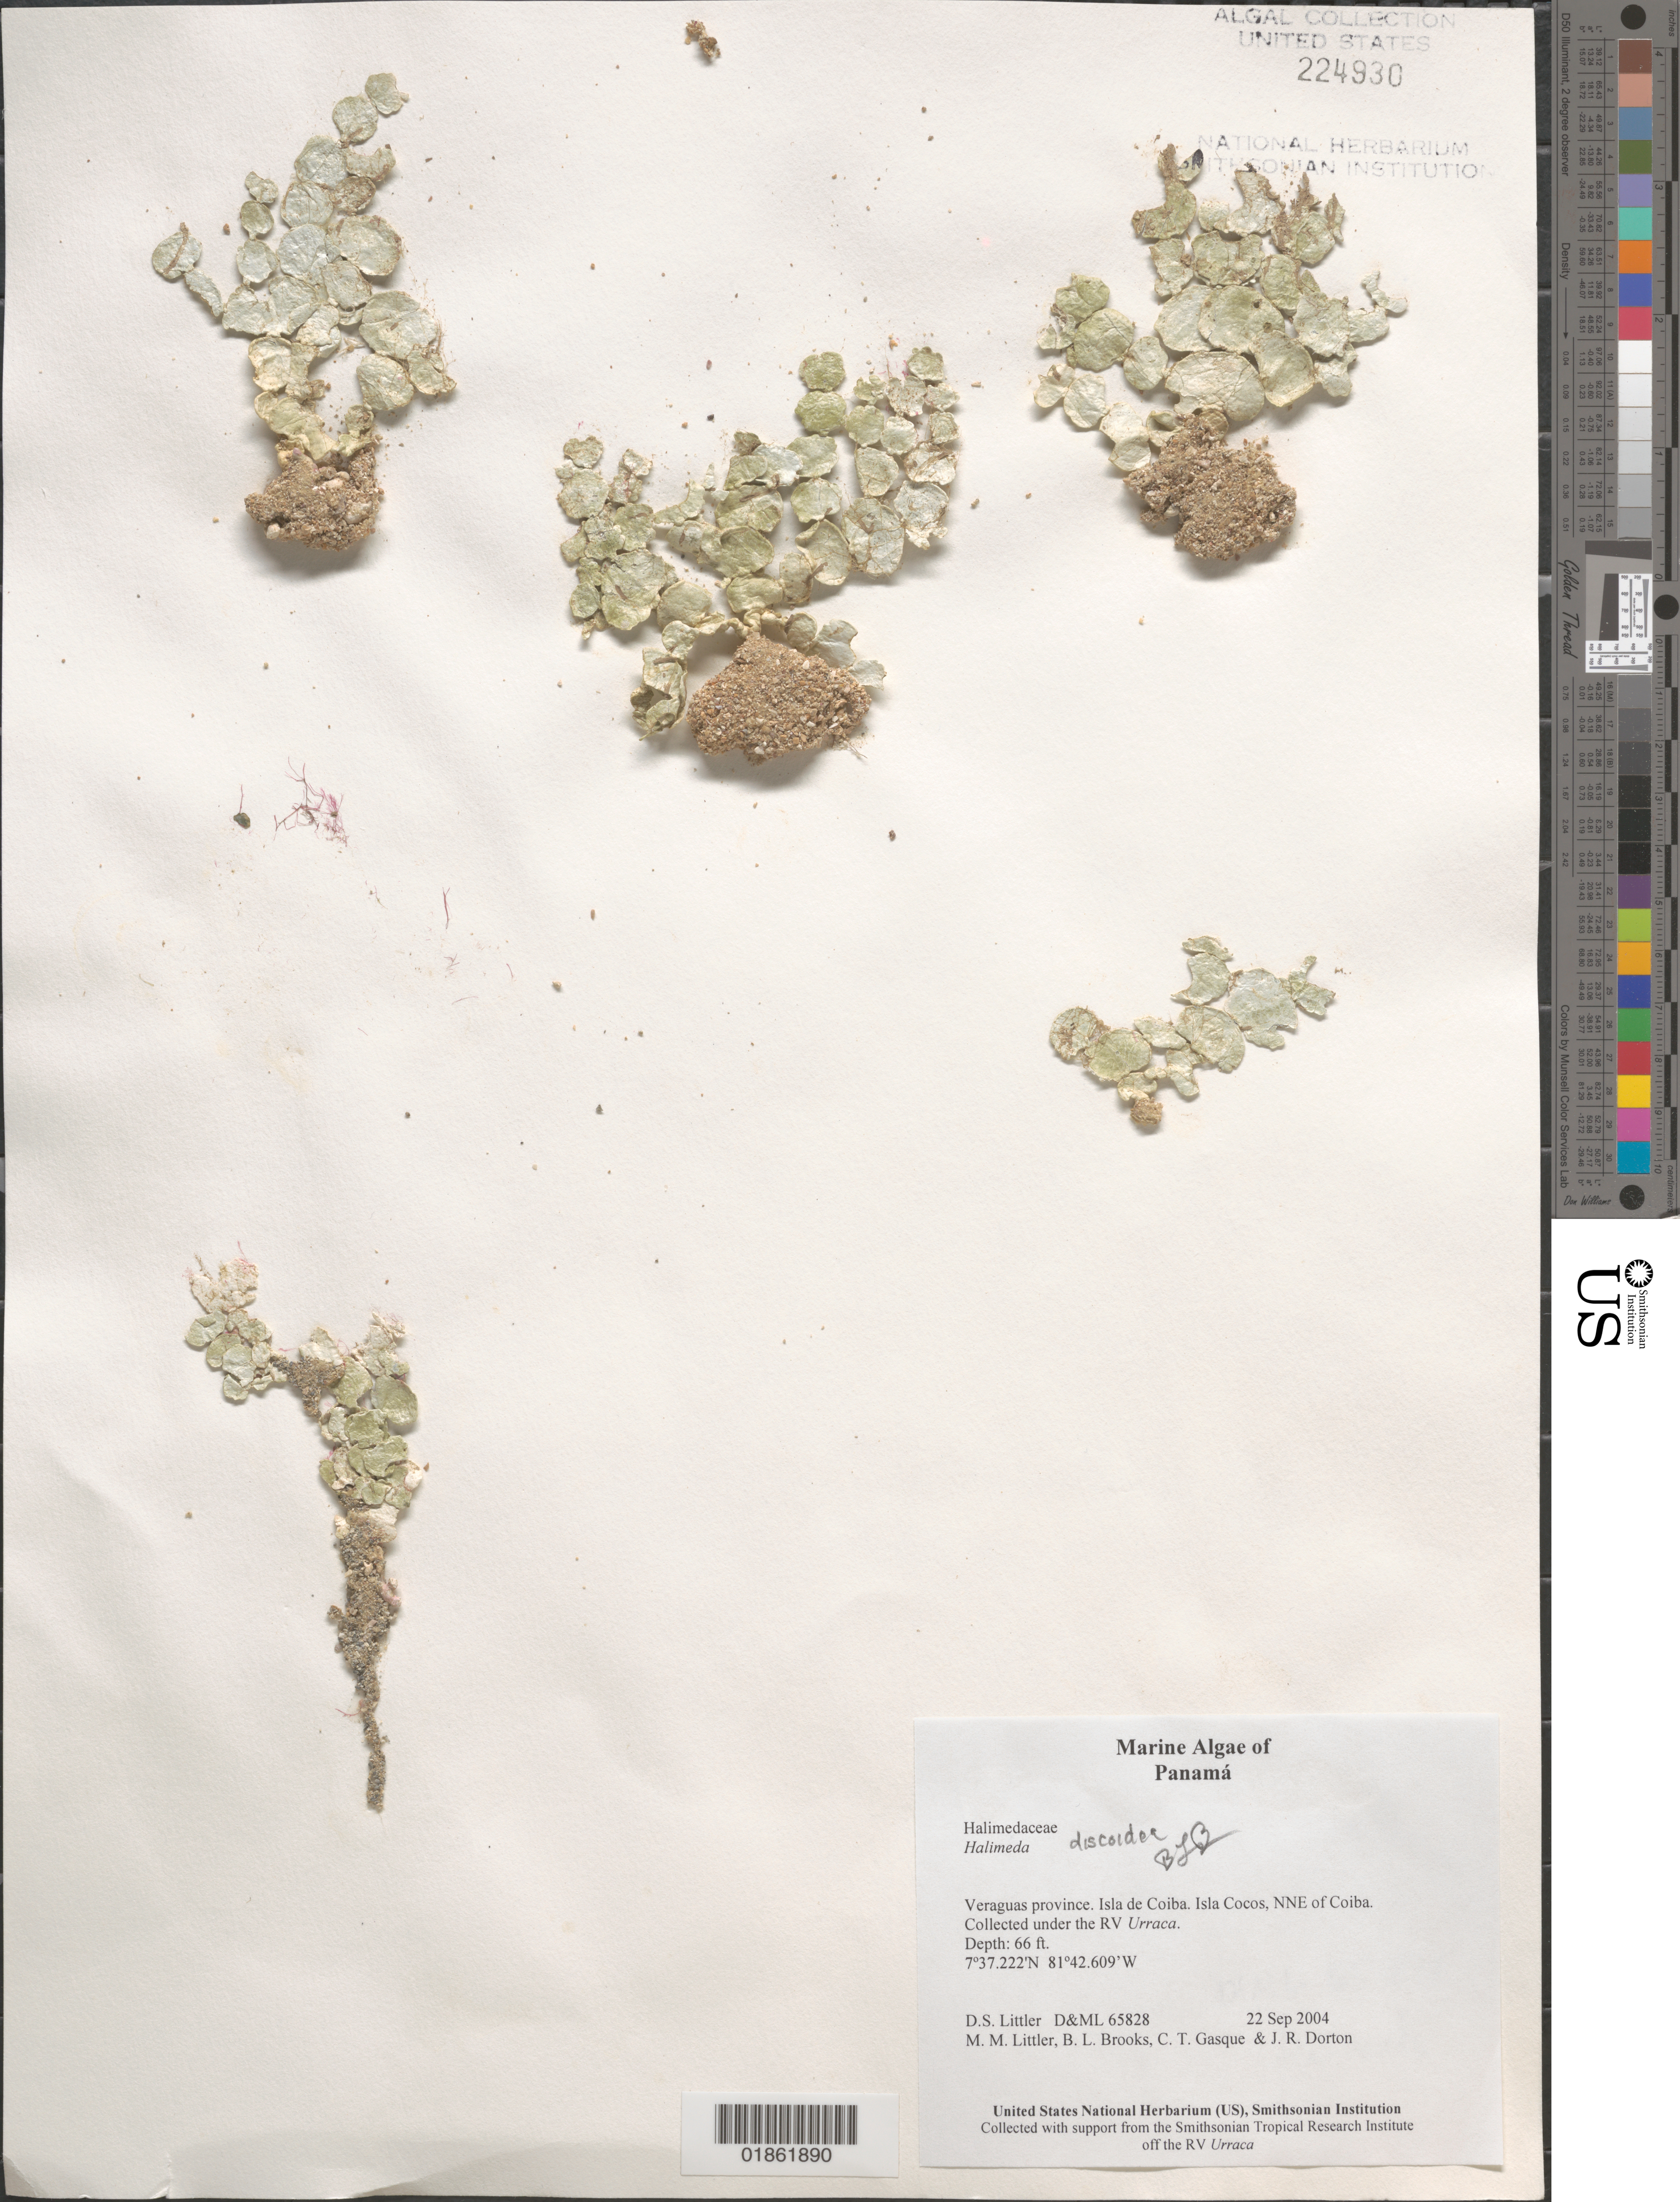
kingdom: Plantae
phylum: Chlorophyta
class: Ulvophyceae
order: Bryopsidales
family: Halimedaceae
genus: Halimeda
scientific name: Halimeda sp.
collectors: D. S. Littler, M. M. Littler, J. Dorton & C. Gasque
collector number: D&ML 65828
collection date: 2004-09-22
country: Panama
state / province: Veraguas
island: Coiba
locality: Isla de Coiba. NNE. Islas Cocos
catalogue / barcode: US 224930